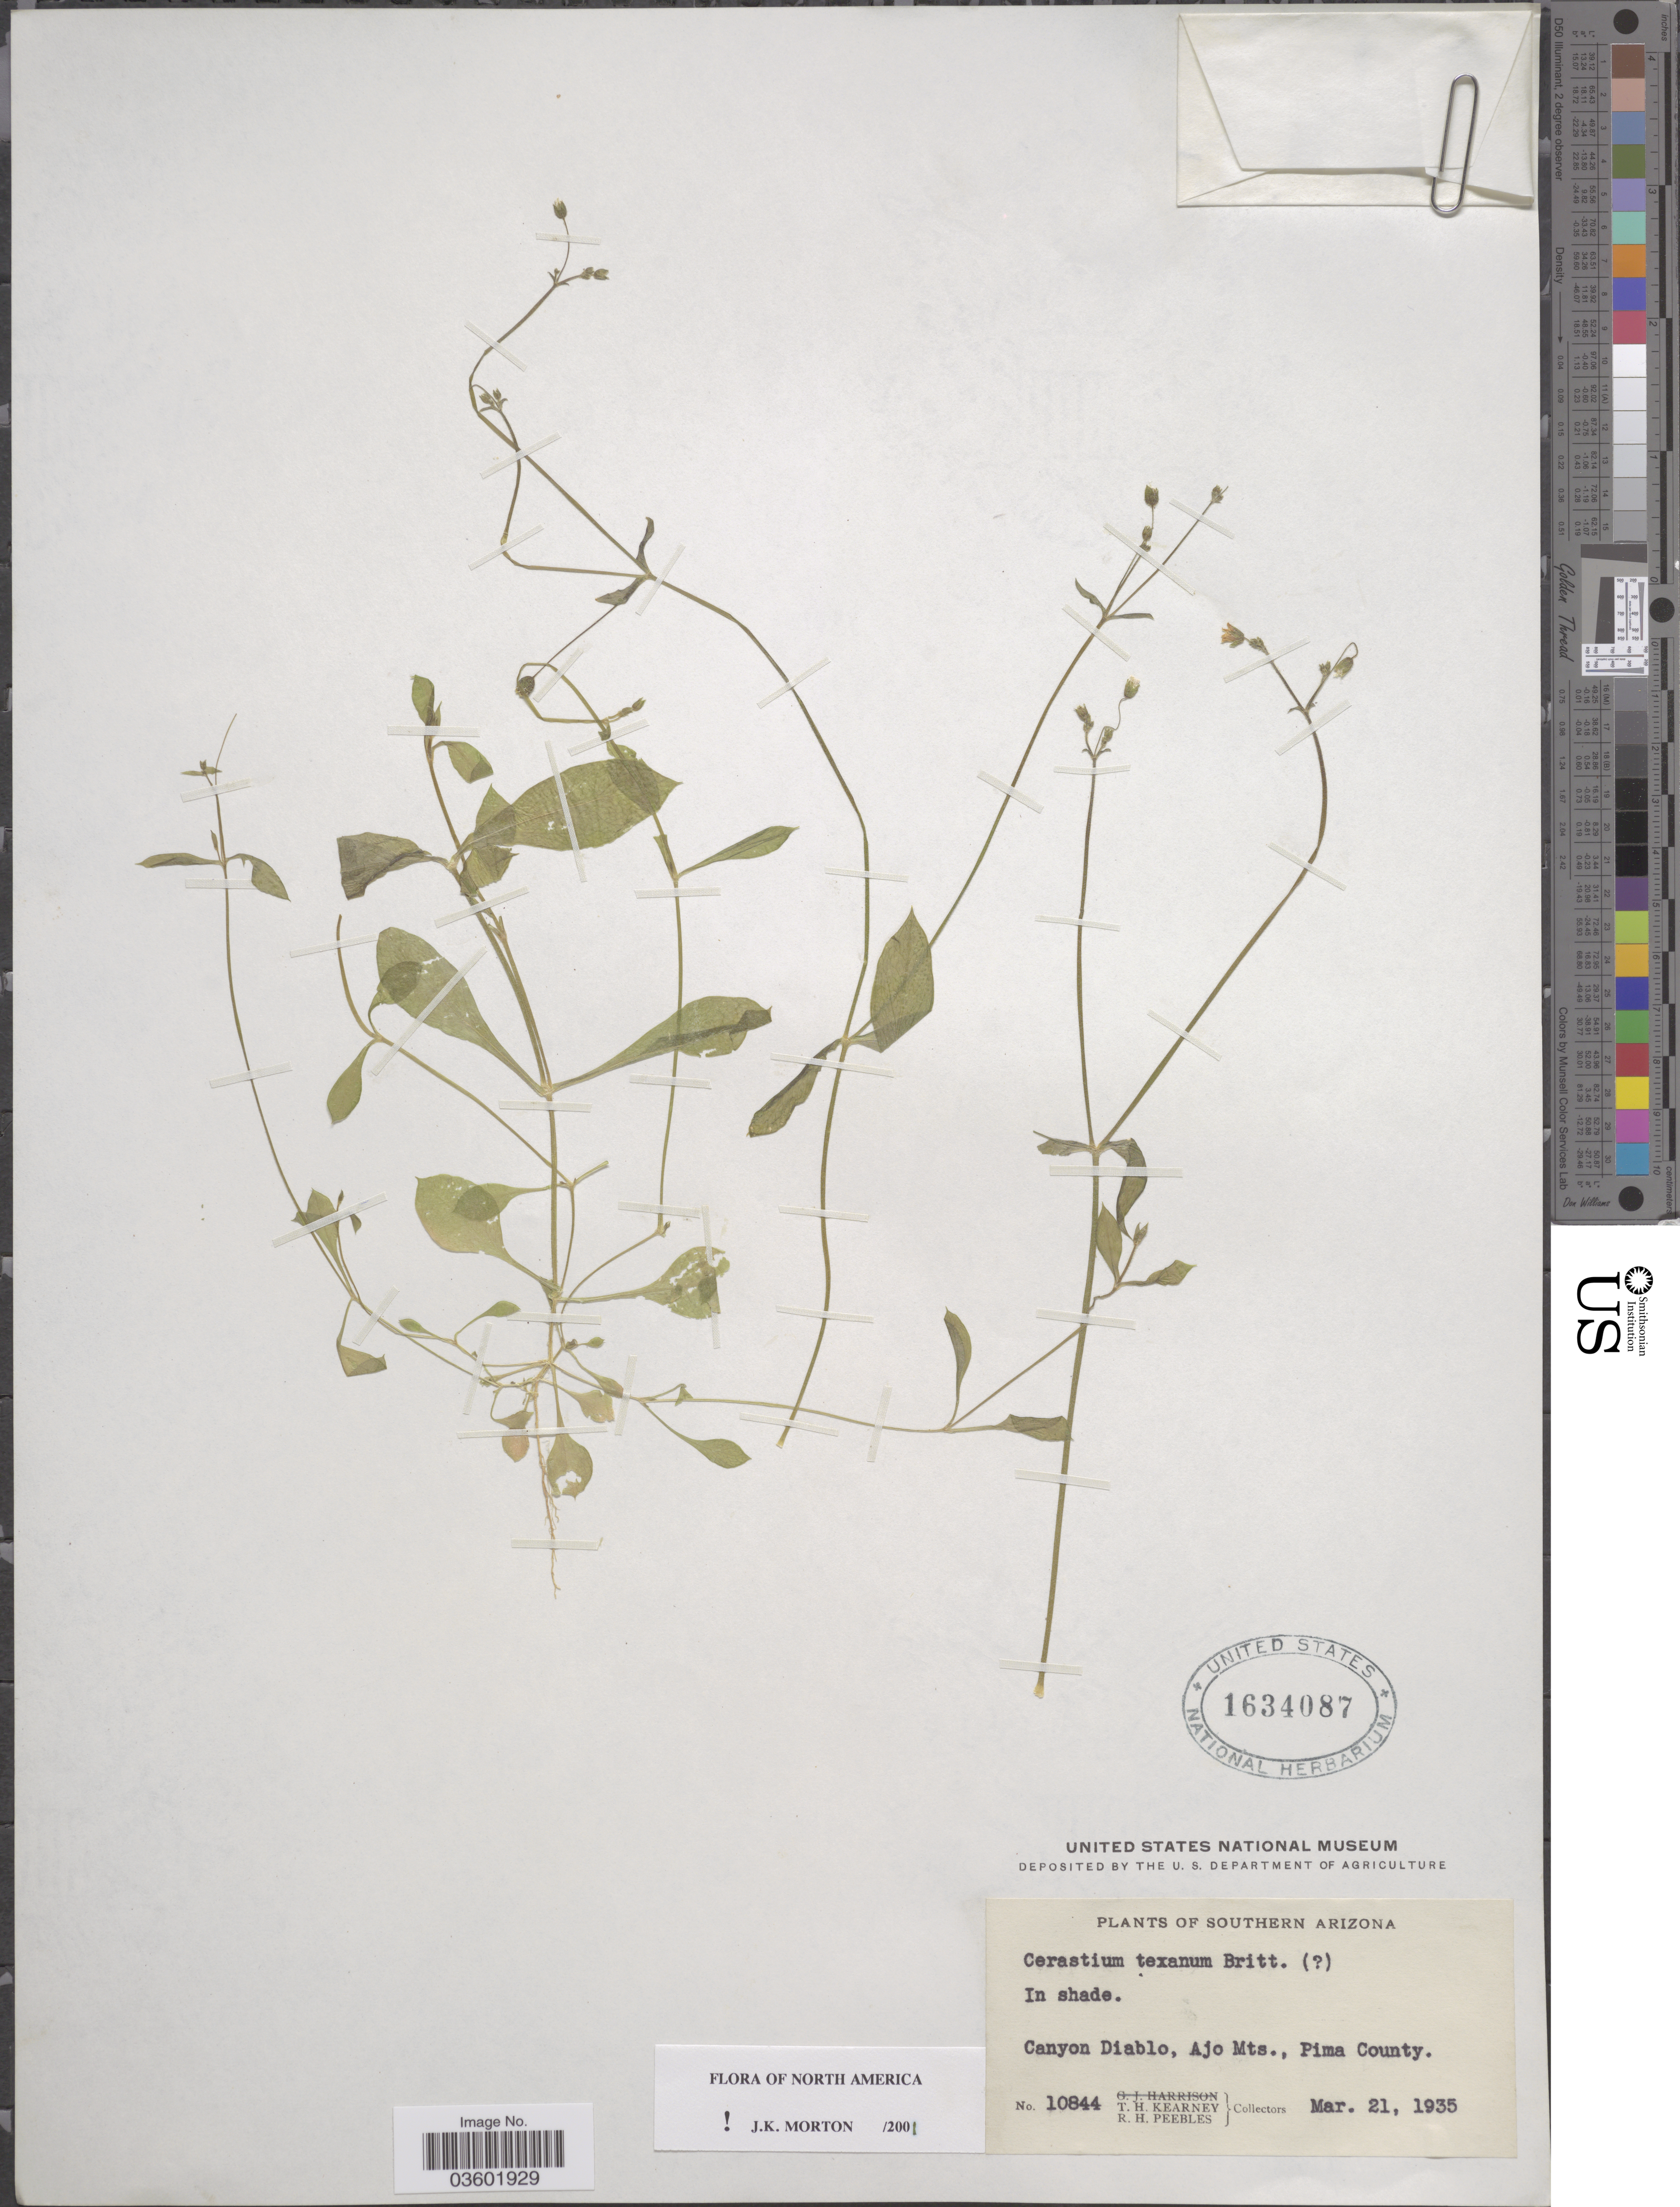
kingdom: Plantae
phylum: Tracheophyta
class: Magnoliopsida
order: Caryophyllales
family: Caryophyllaceae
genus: Cerastium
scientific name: Cerastium texanum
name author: Britton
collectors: T. H. Kearney & R. H. Peebles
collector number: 10844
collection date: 1935-03-21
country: United States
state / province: Arizona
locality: Southern Arizona. Canyon Diablo, Ajo Mts., Pima County.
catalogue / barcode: US 1634087